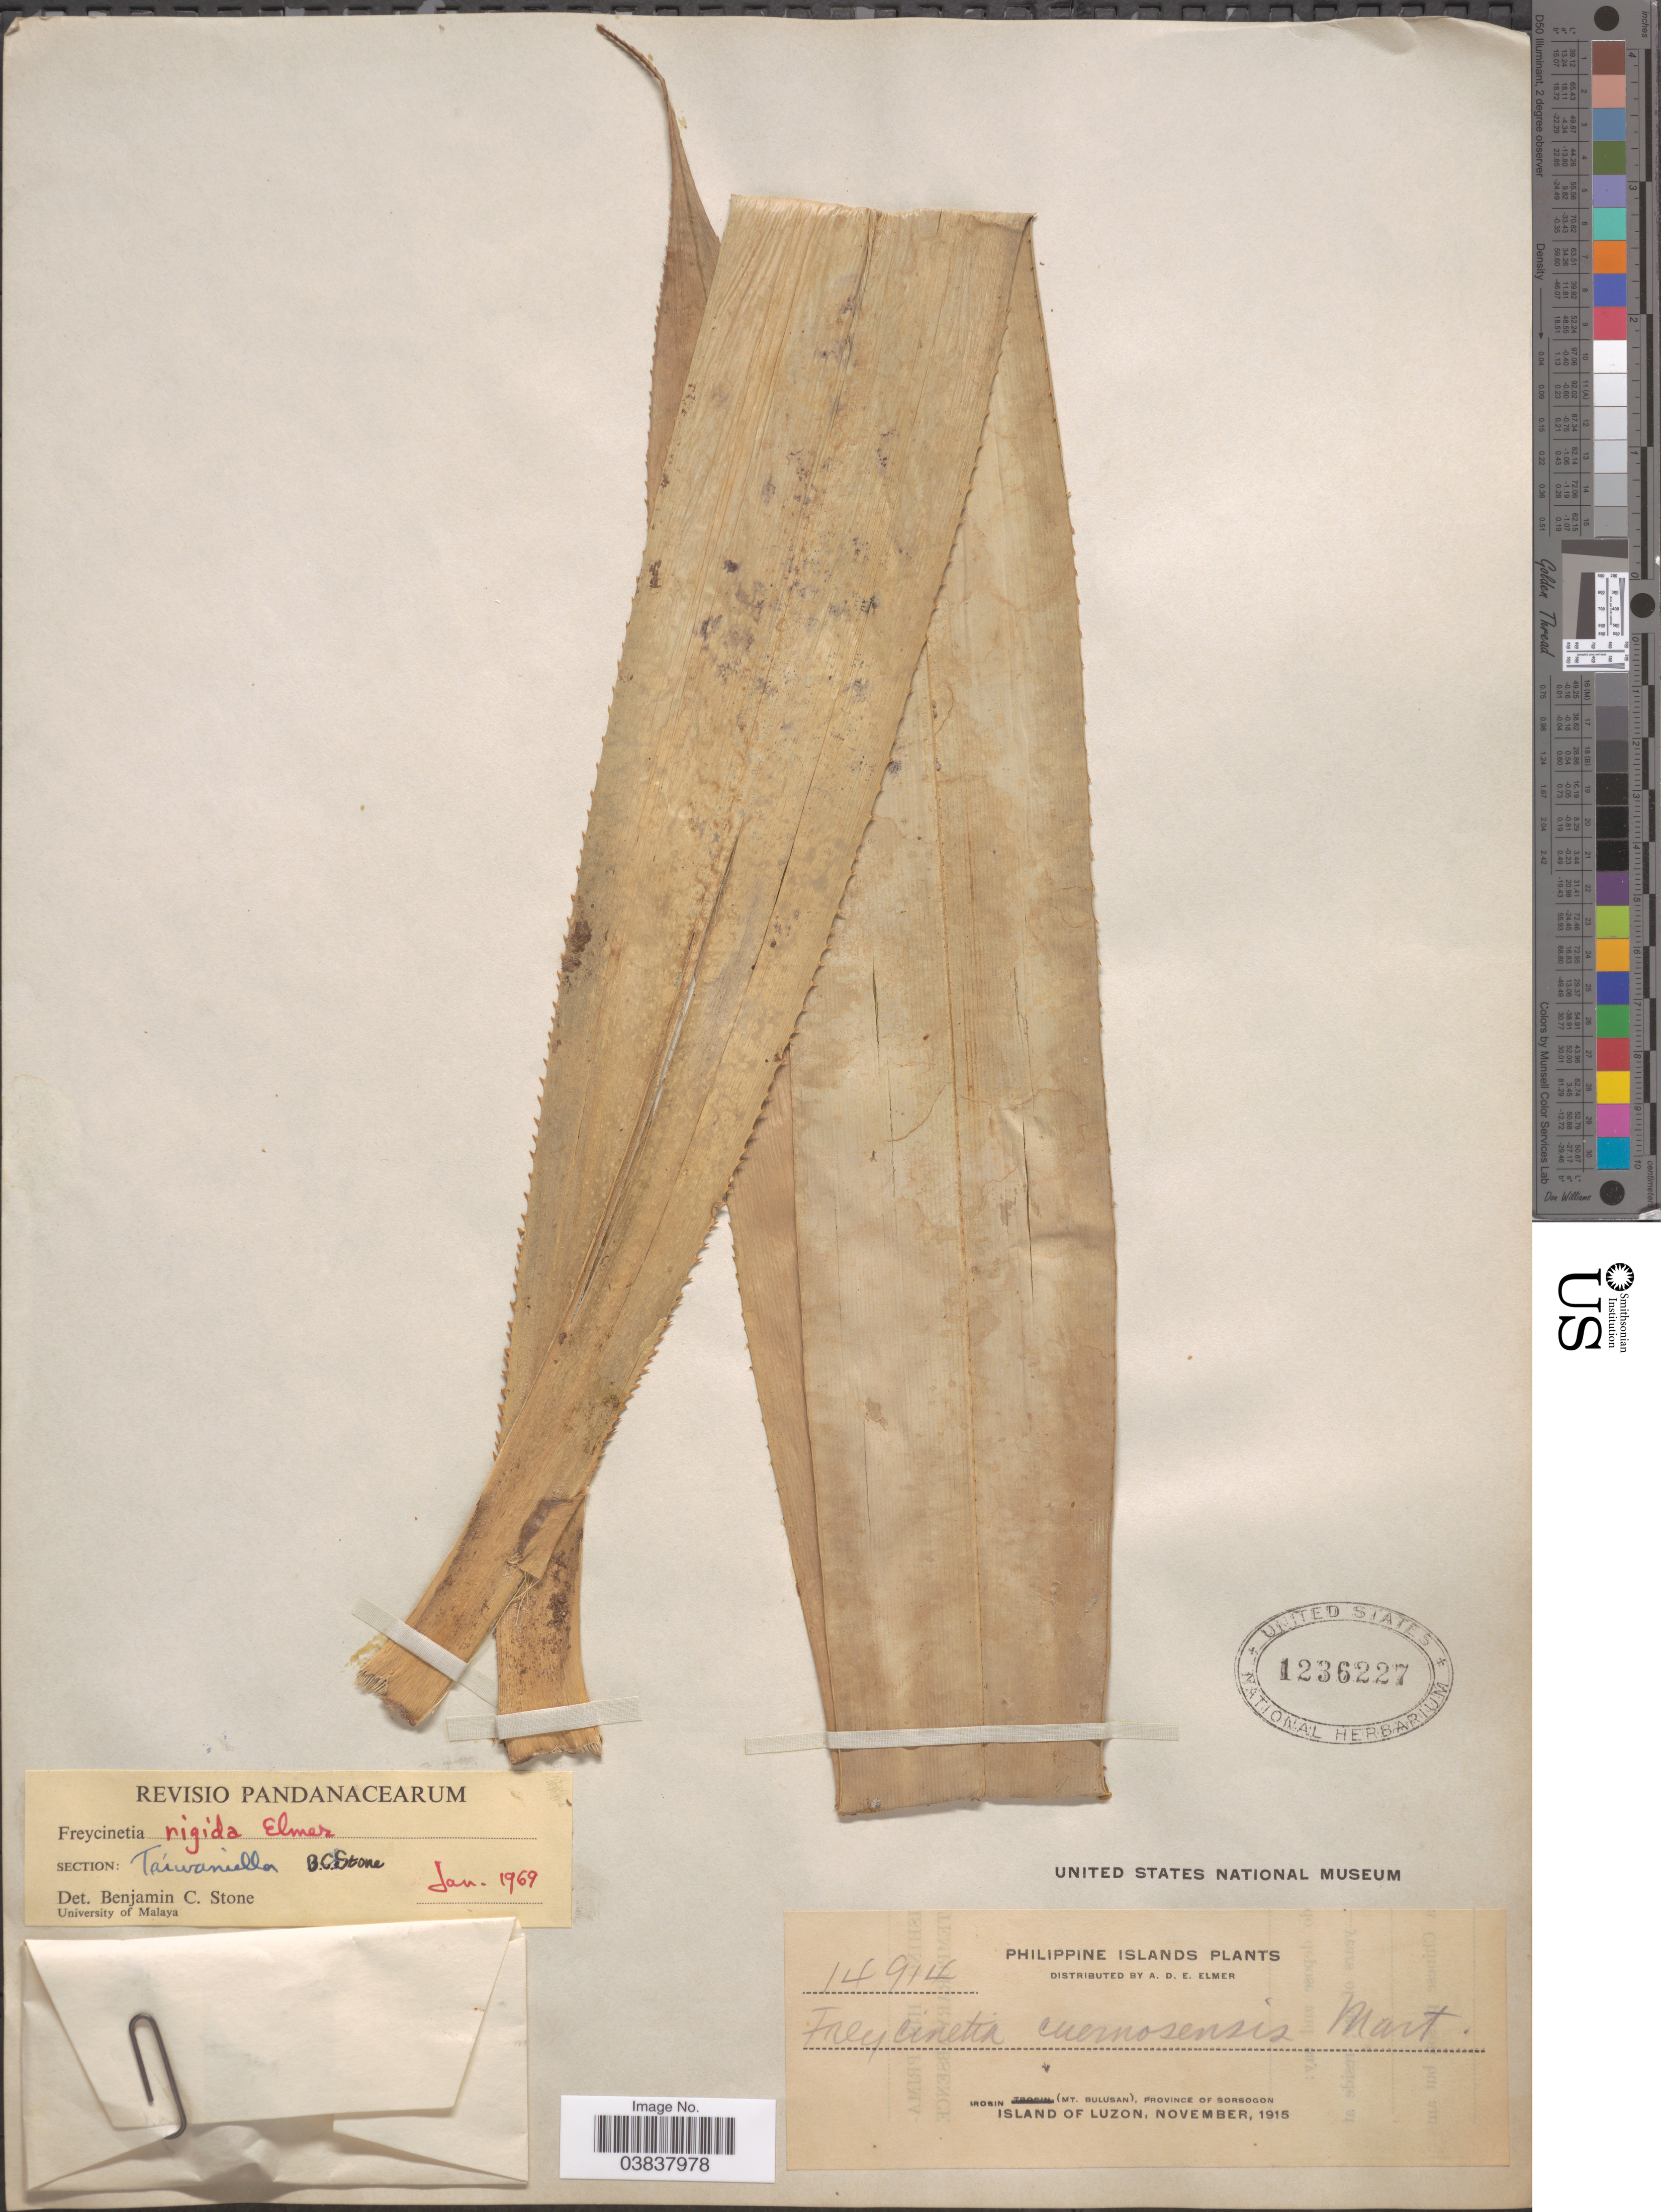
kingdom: Plantae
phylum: Tracheophyta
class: Liliopsida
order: Pandanales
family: Pandanaceae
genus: Freycinetia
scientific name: Freycinetia rigida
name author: Elmer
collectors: A. D. E. Elmer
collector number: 14914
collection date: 1915-11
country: Philippines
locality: Irosin (Mt. Bulusan), Province of Sorsogon, Island of Luzon.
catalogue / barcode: US 1236227